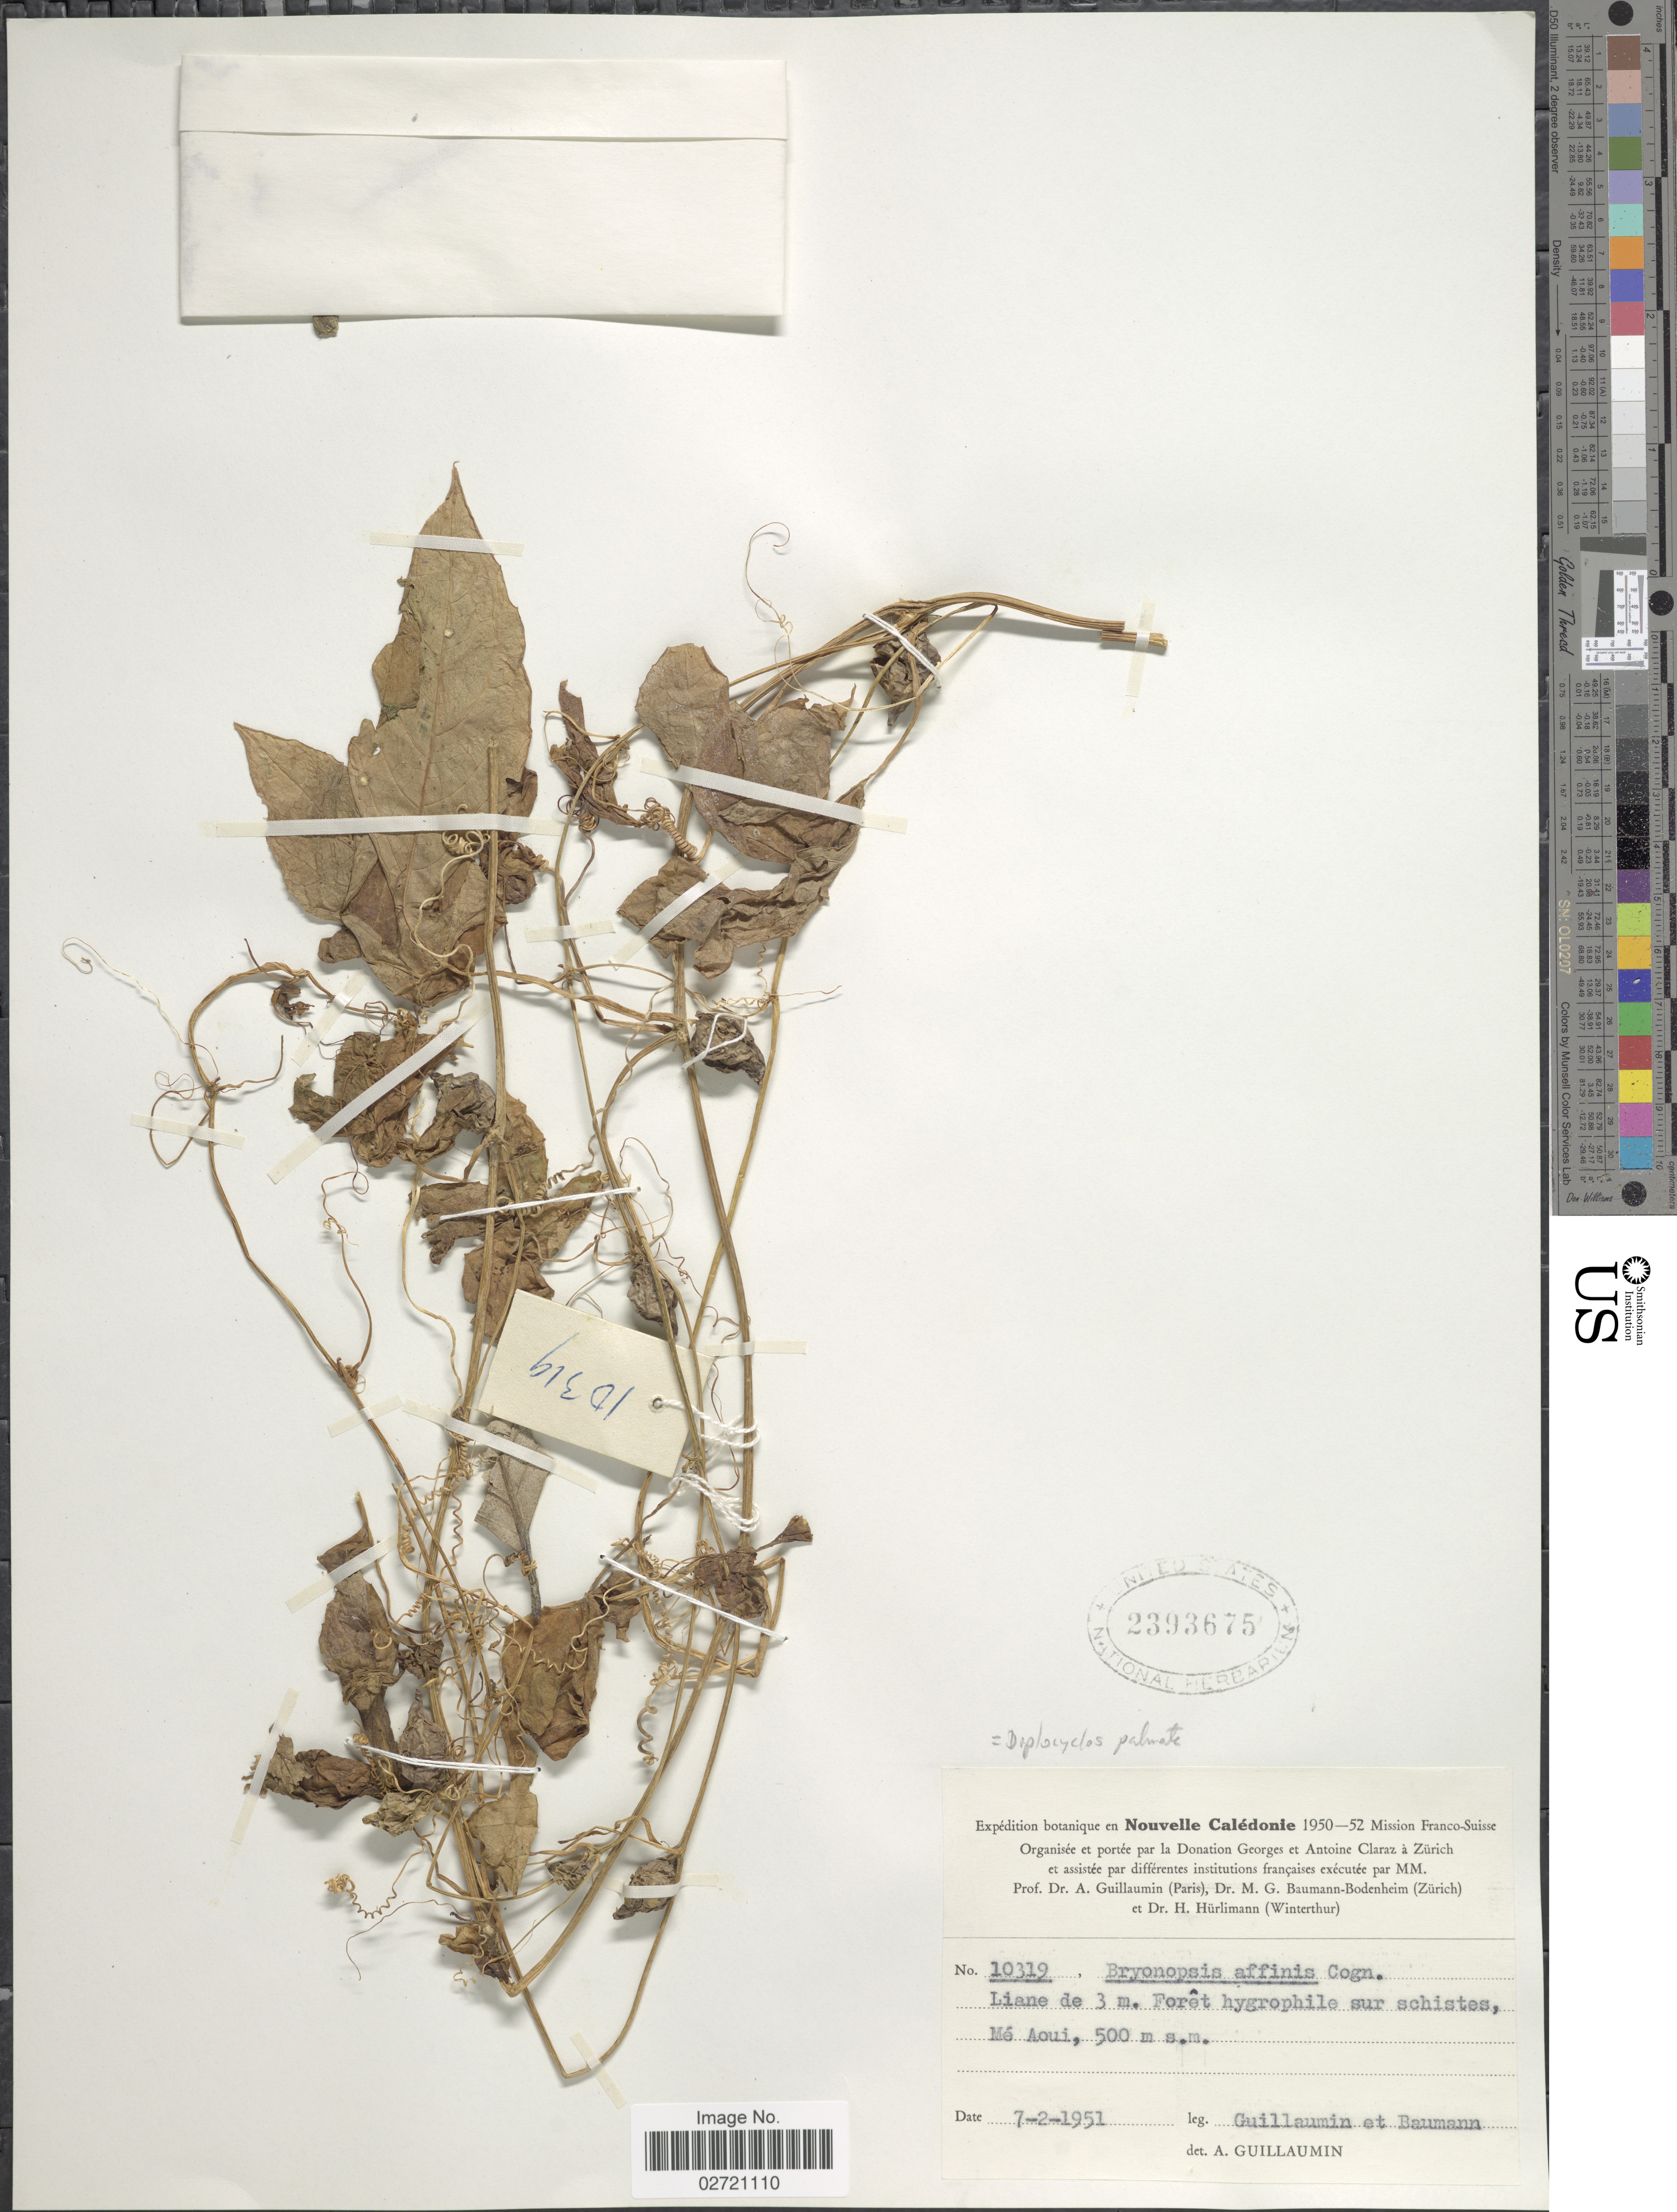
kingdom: Plantae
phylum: Tracheophyta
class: Magnoliopsida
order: Cucurbitales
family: Cucurbitaceae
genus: Diplocyclos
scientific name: Diplocyclos palmatus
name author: (L.) C. Jeffrey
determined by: Strong, Mark T., (BOT), Smithsonian Institution - National Museum of Natural History (UNITED STATES)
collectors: A. Guillaumin & M. G. Baumann-Bodenheim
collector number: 10319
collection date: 1951-02-07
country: New Caledonia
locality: Me Aoui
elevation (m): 500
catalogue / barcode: US 2393675